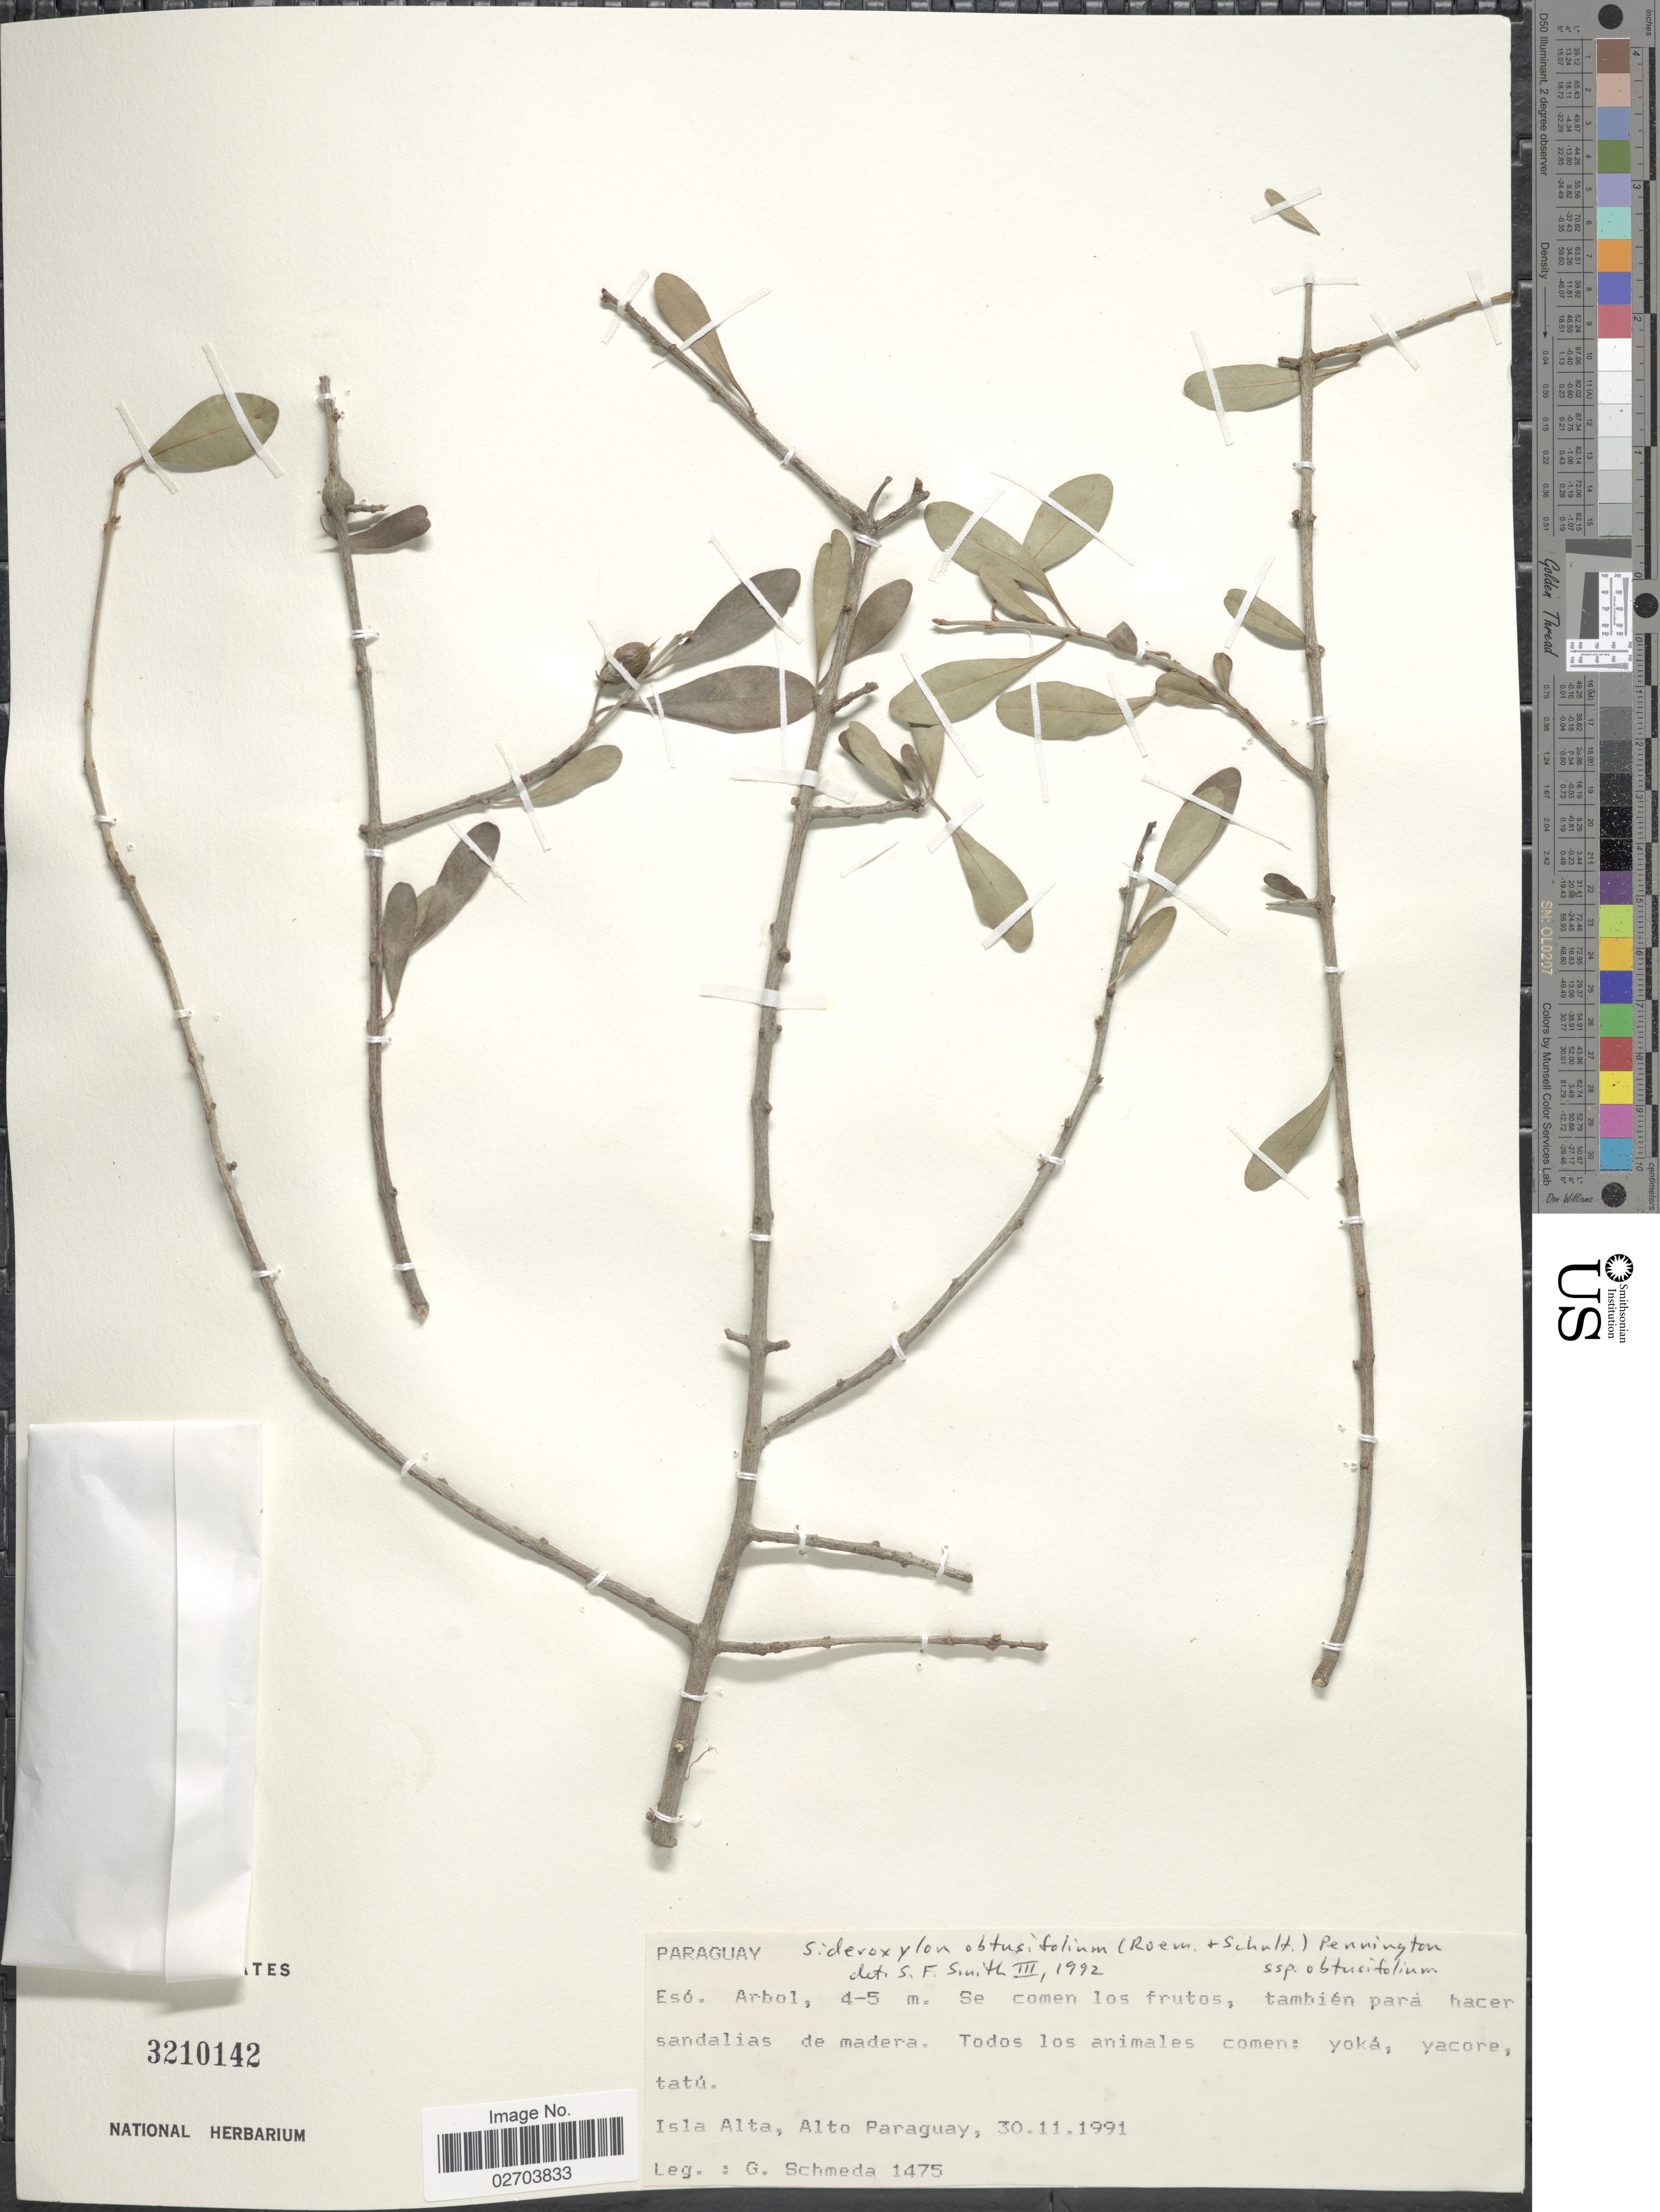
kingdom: Plantae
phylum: Tracheophyta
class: Magnoliopsida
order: Ericales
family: Sapotaceae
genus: Sideroxylon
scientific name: Sideroxylon obtusifolium subsp. obtusifolium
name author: (Roem. & Schult.) T.D. Penn.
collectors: G. Schmeda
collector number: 1475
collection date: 1991-11-30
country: Paraguay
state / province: Alto Paraguay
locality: Isla Alta, Alto Paraguay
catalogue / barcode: US 3210142